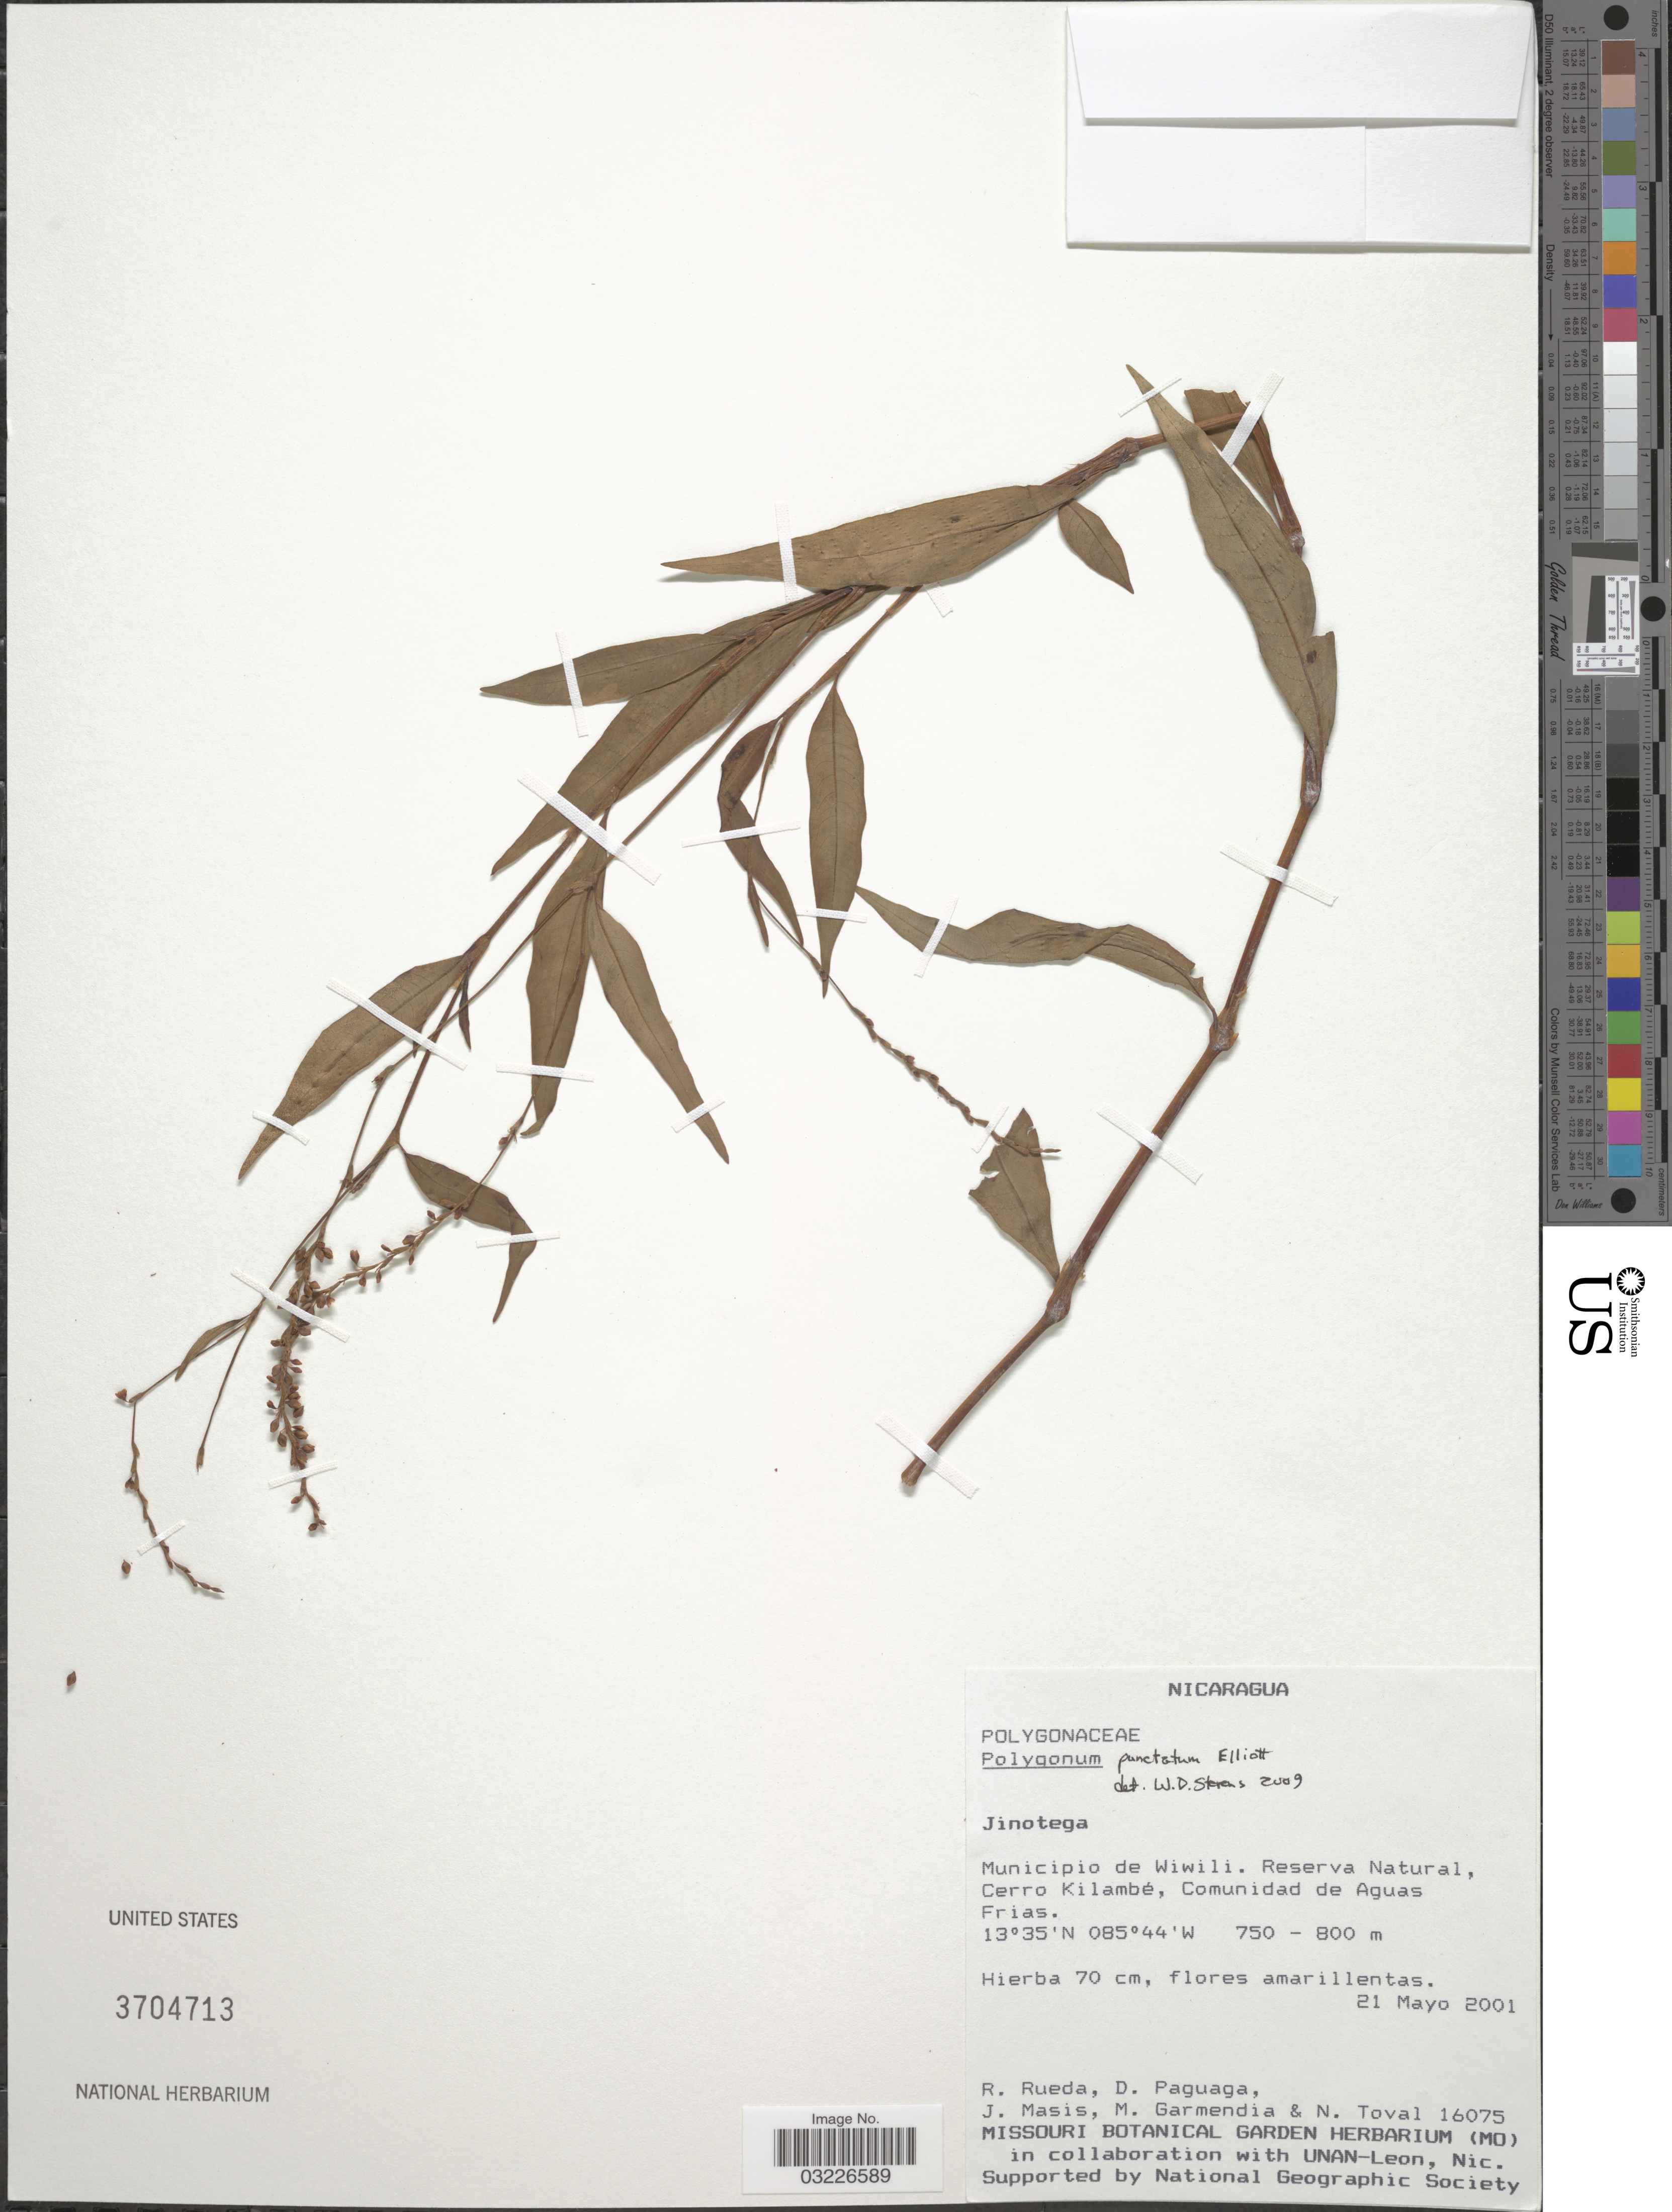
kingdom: Plantae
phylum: Tracheophyta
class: Magnoliopsida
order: Caryophyllales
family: Polygonaceae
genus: Polygonum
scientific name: Polygonum opelousanum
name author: Riddell ex Small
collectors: R. Rueda, D. Paguaga, J. Masis, M. Garmendia & N. Toval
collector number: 16075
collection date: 2001-05-21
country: Nicaragua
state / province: Jinotega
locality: Municipio de Wiwili. Reserva Natural, Cerro Kilambé, Comunidad de Aguas Frias.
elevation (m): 750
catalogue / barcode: US 3704713